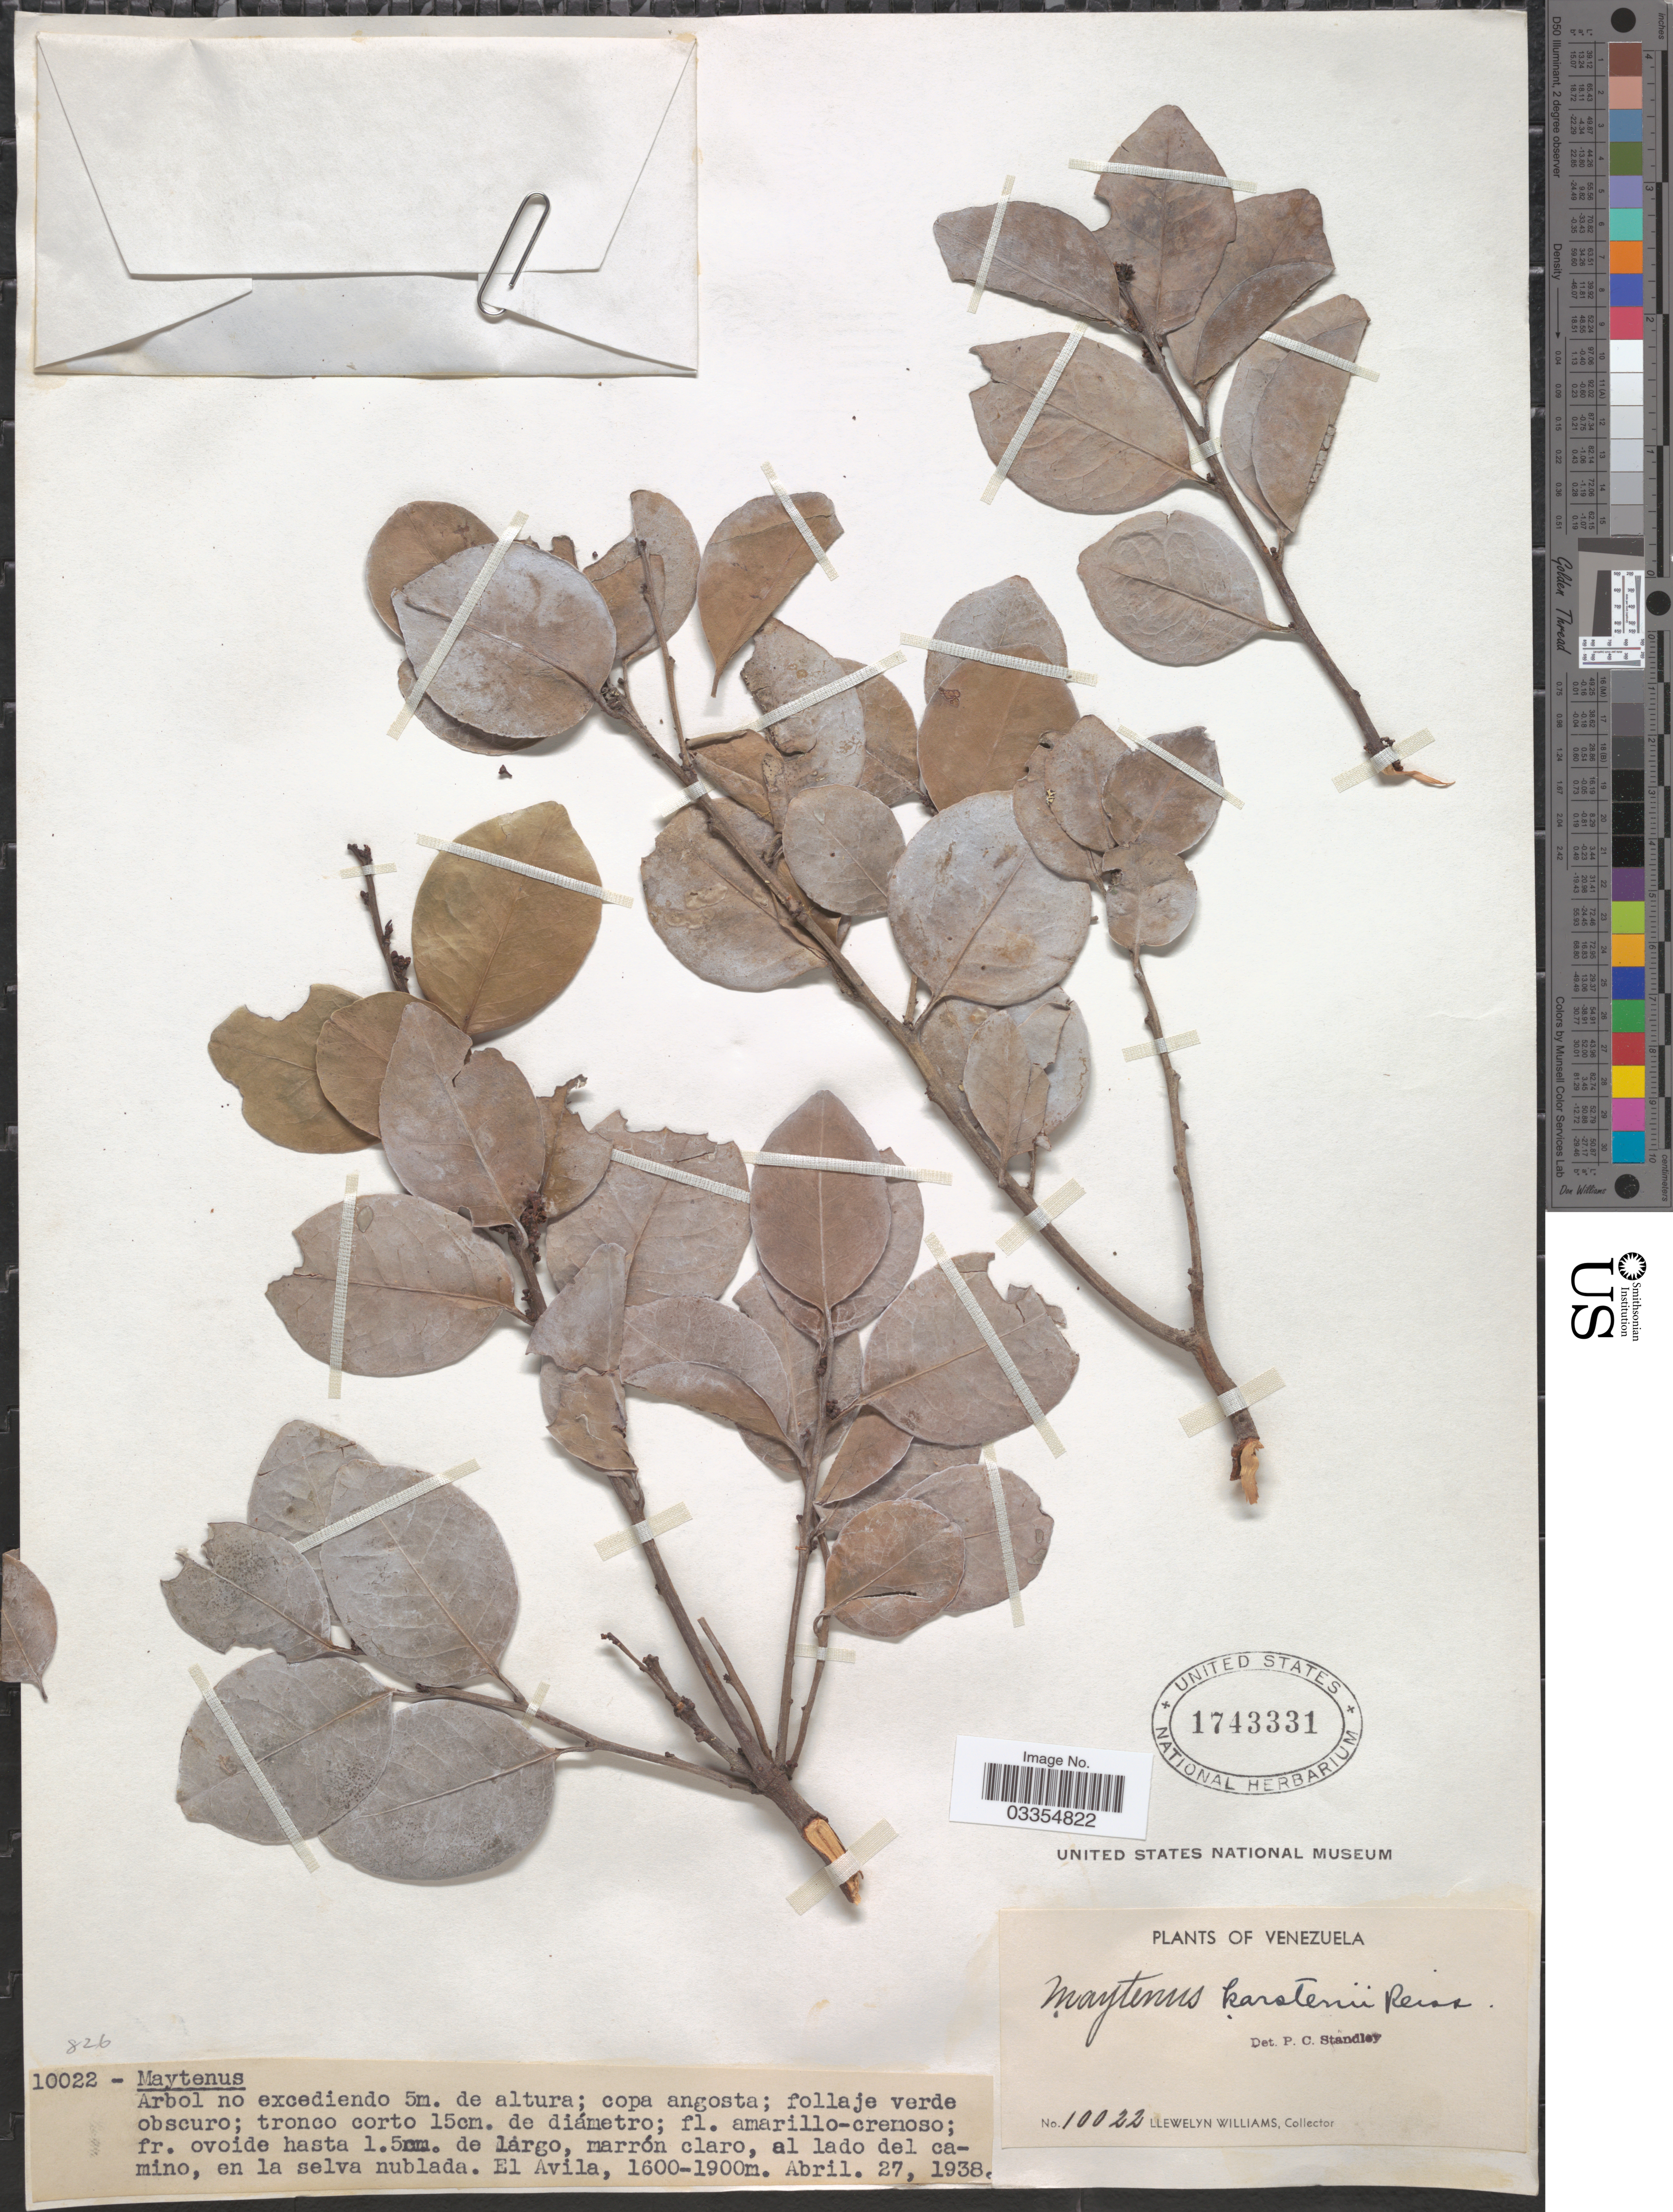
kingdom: Plantae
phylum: Tracheophyta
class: Magnoliopsida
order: Celastrales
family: Celastraceae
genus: Maytenus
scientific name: Maytenus karstenii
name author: Reissek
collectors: Ll. Williams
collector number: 10022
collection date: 1938-04-27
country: Venezuela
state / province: Miranda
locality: El Avila.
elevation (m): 1600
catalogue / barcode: US 1743331